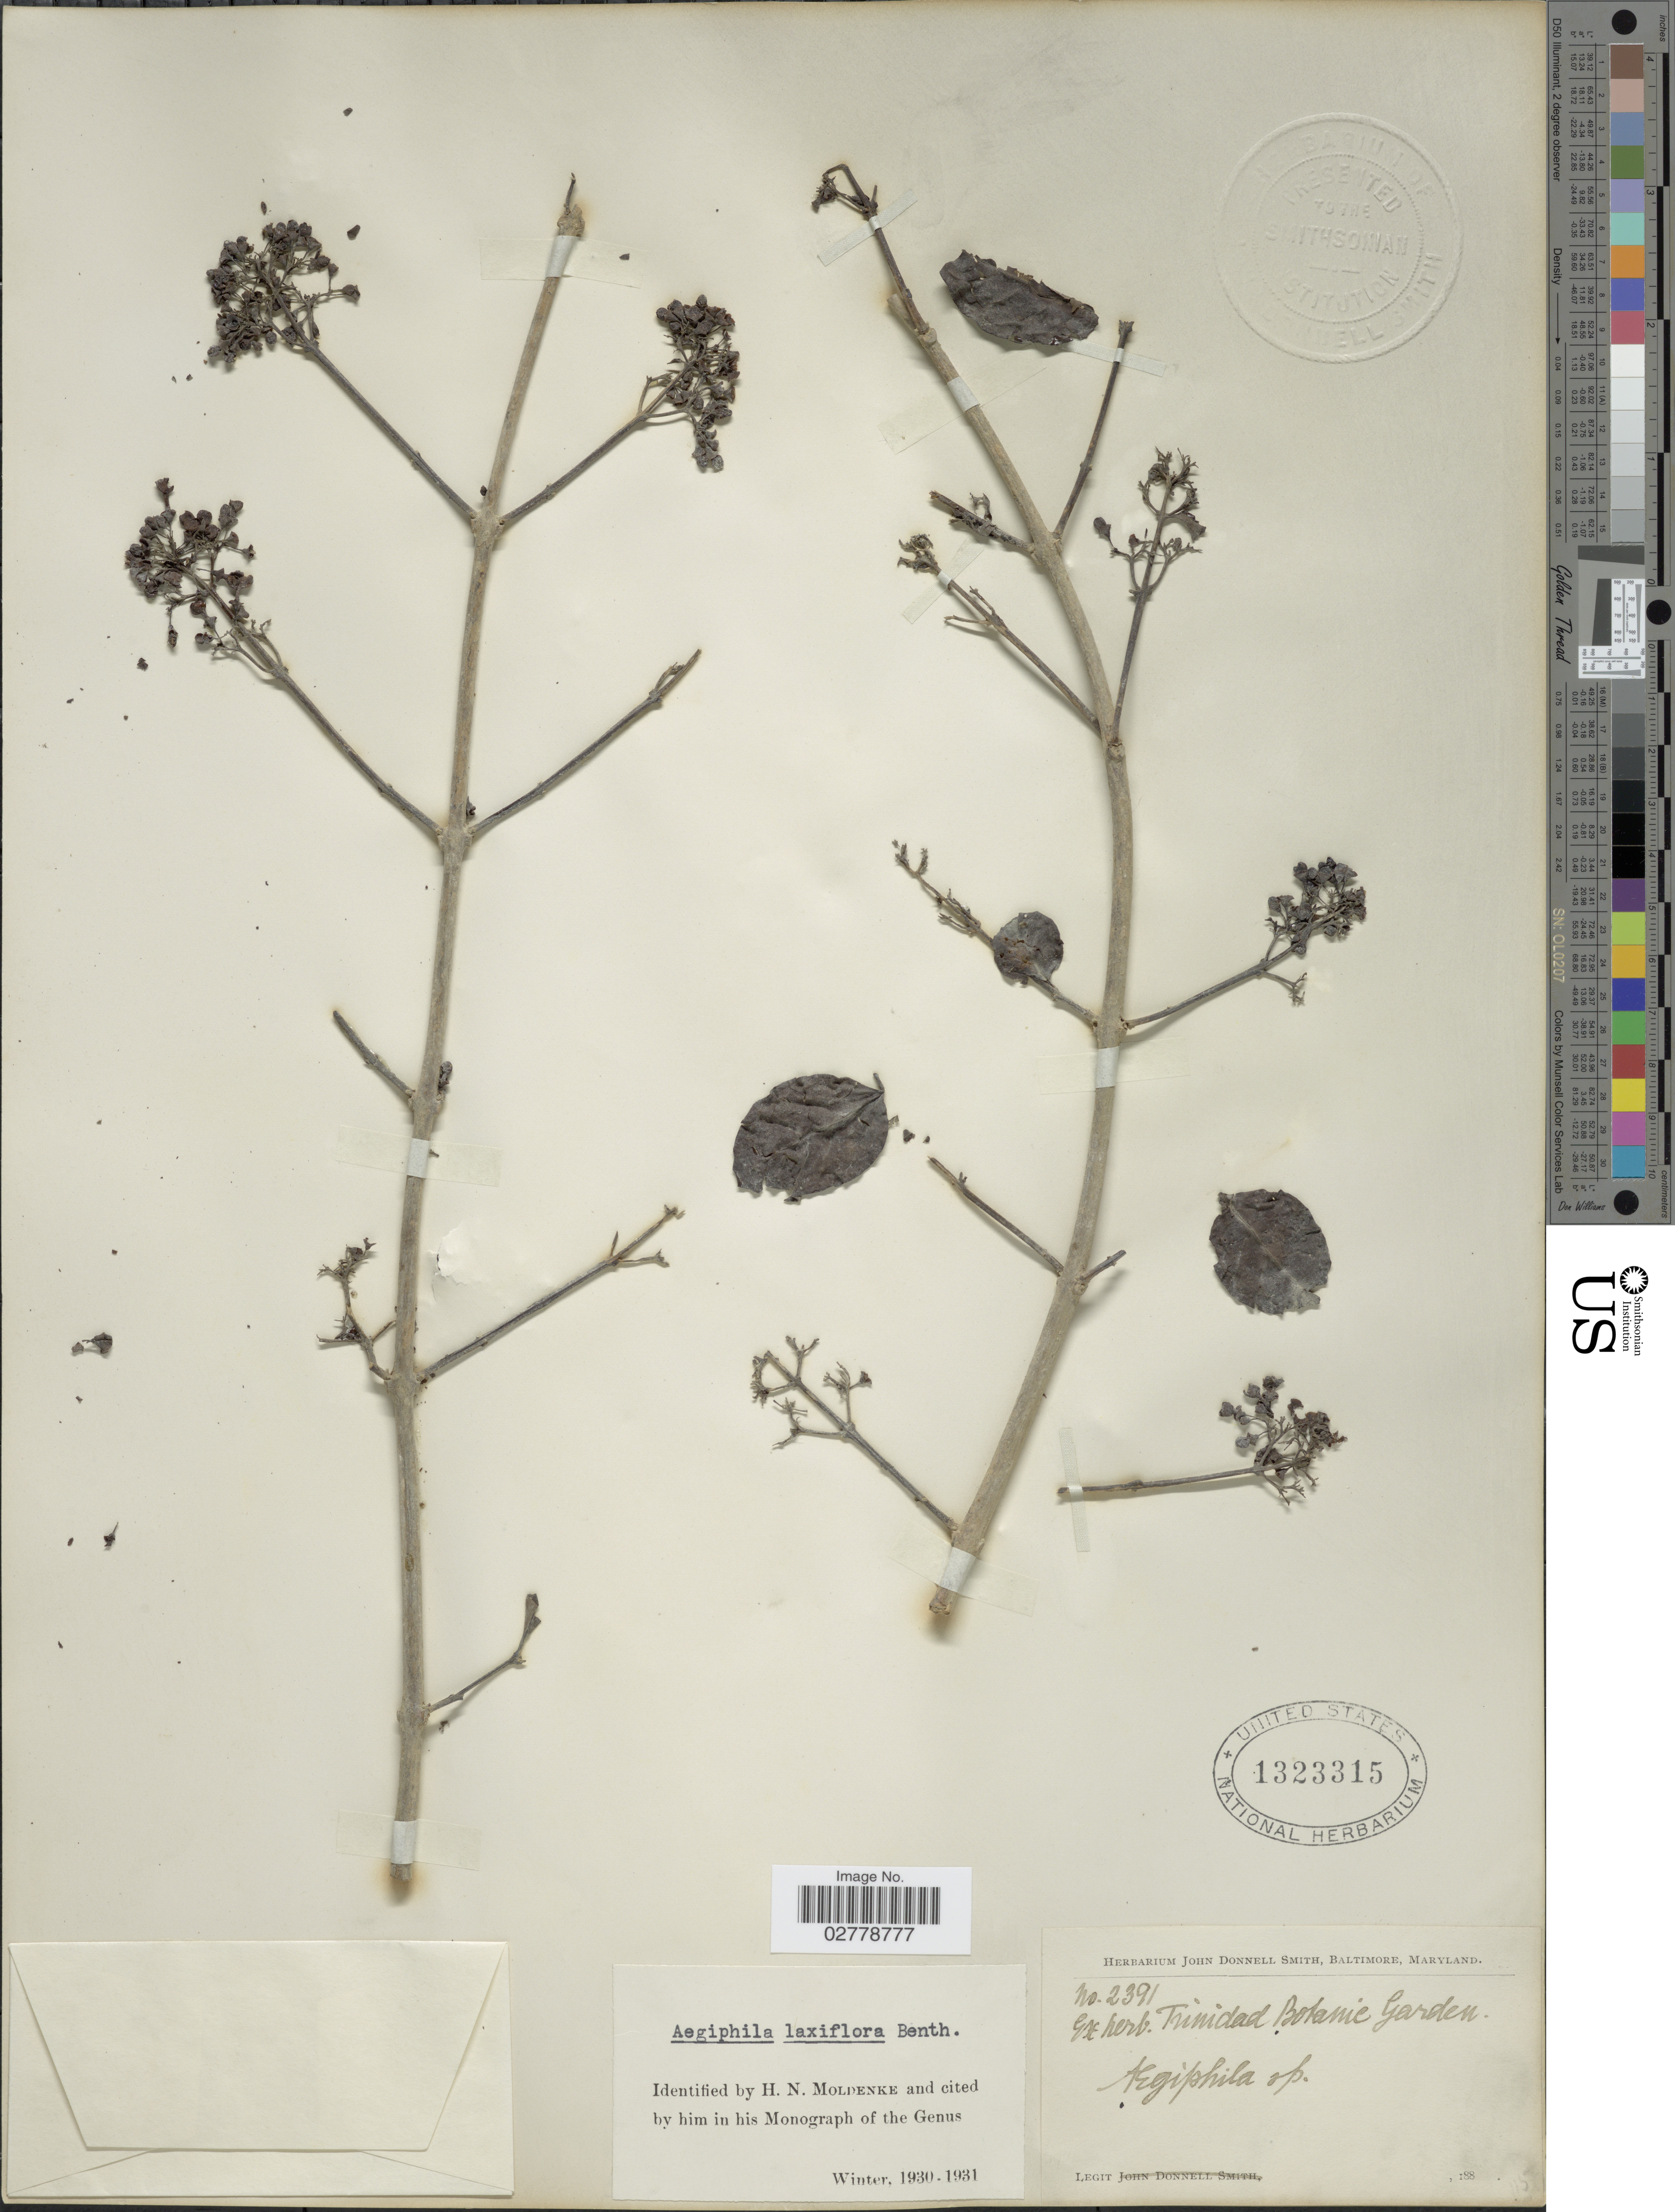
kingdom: Plantae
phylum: Tracheophyta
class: Magnoliopsida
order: Lamiales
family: Lamiaceae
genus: Aegiphila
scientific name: Aegiphila laxiflora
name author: Benth.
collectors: ex herb. Bot. Gard. Trinidad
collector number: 2391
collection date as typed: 188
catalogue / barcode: US 1323315